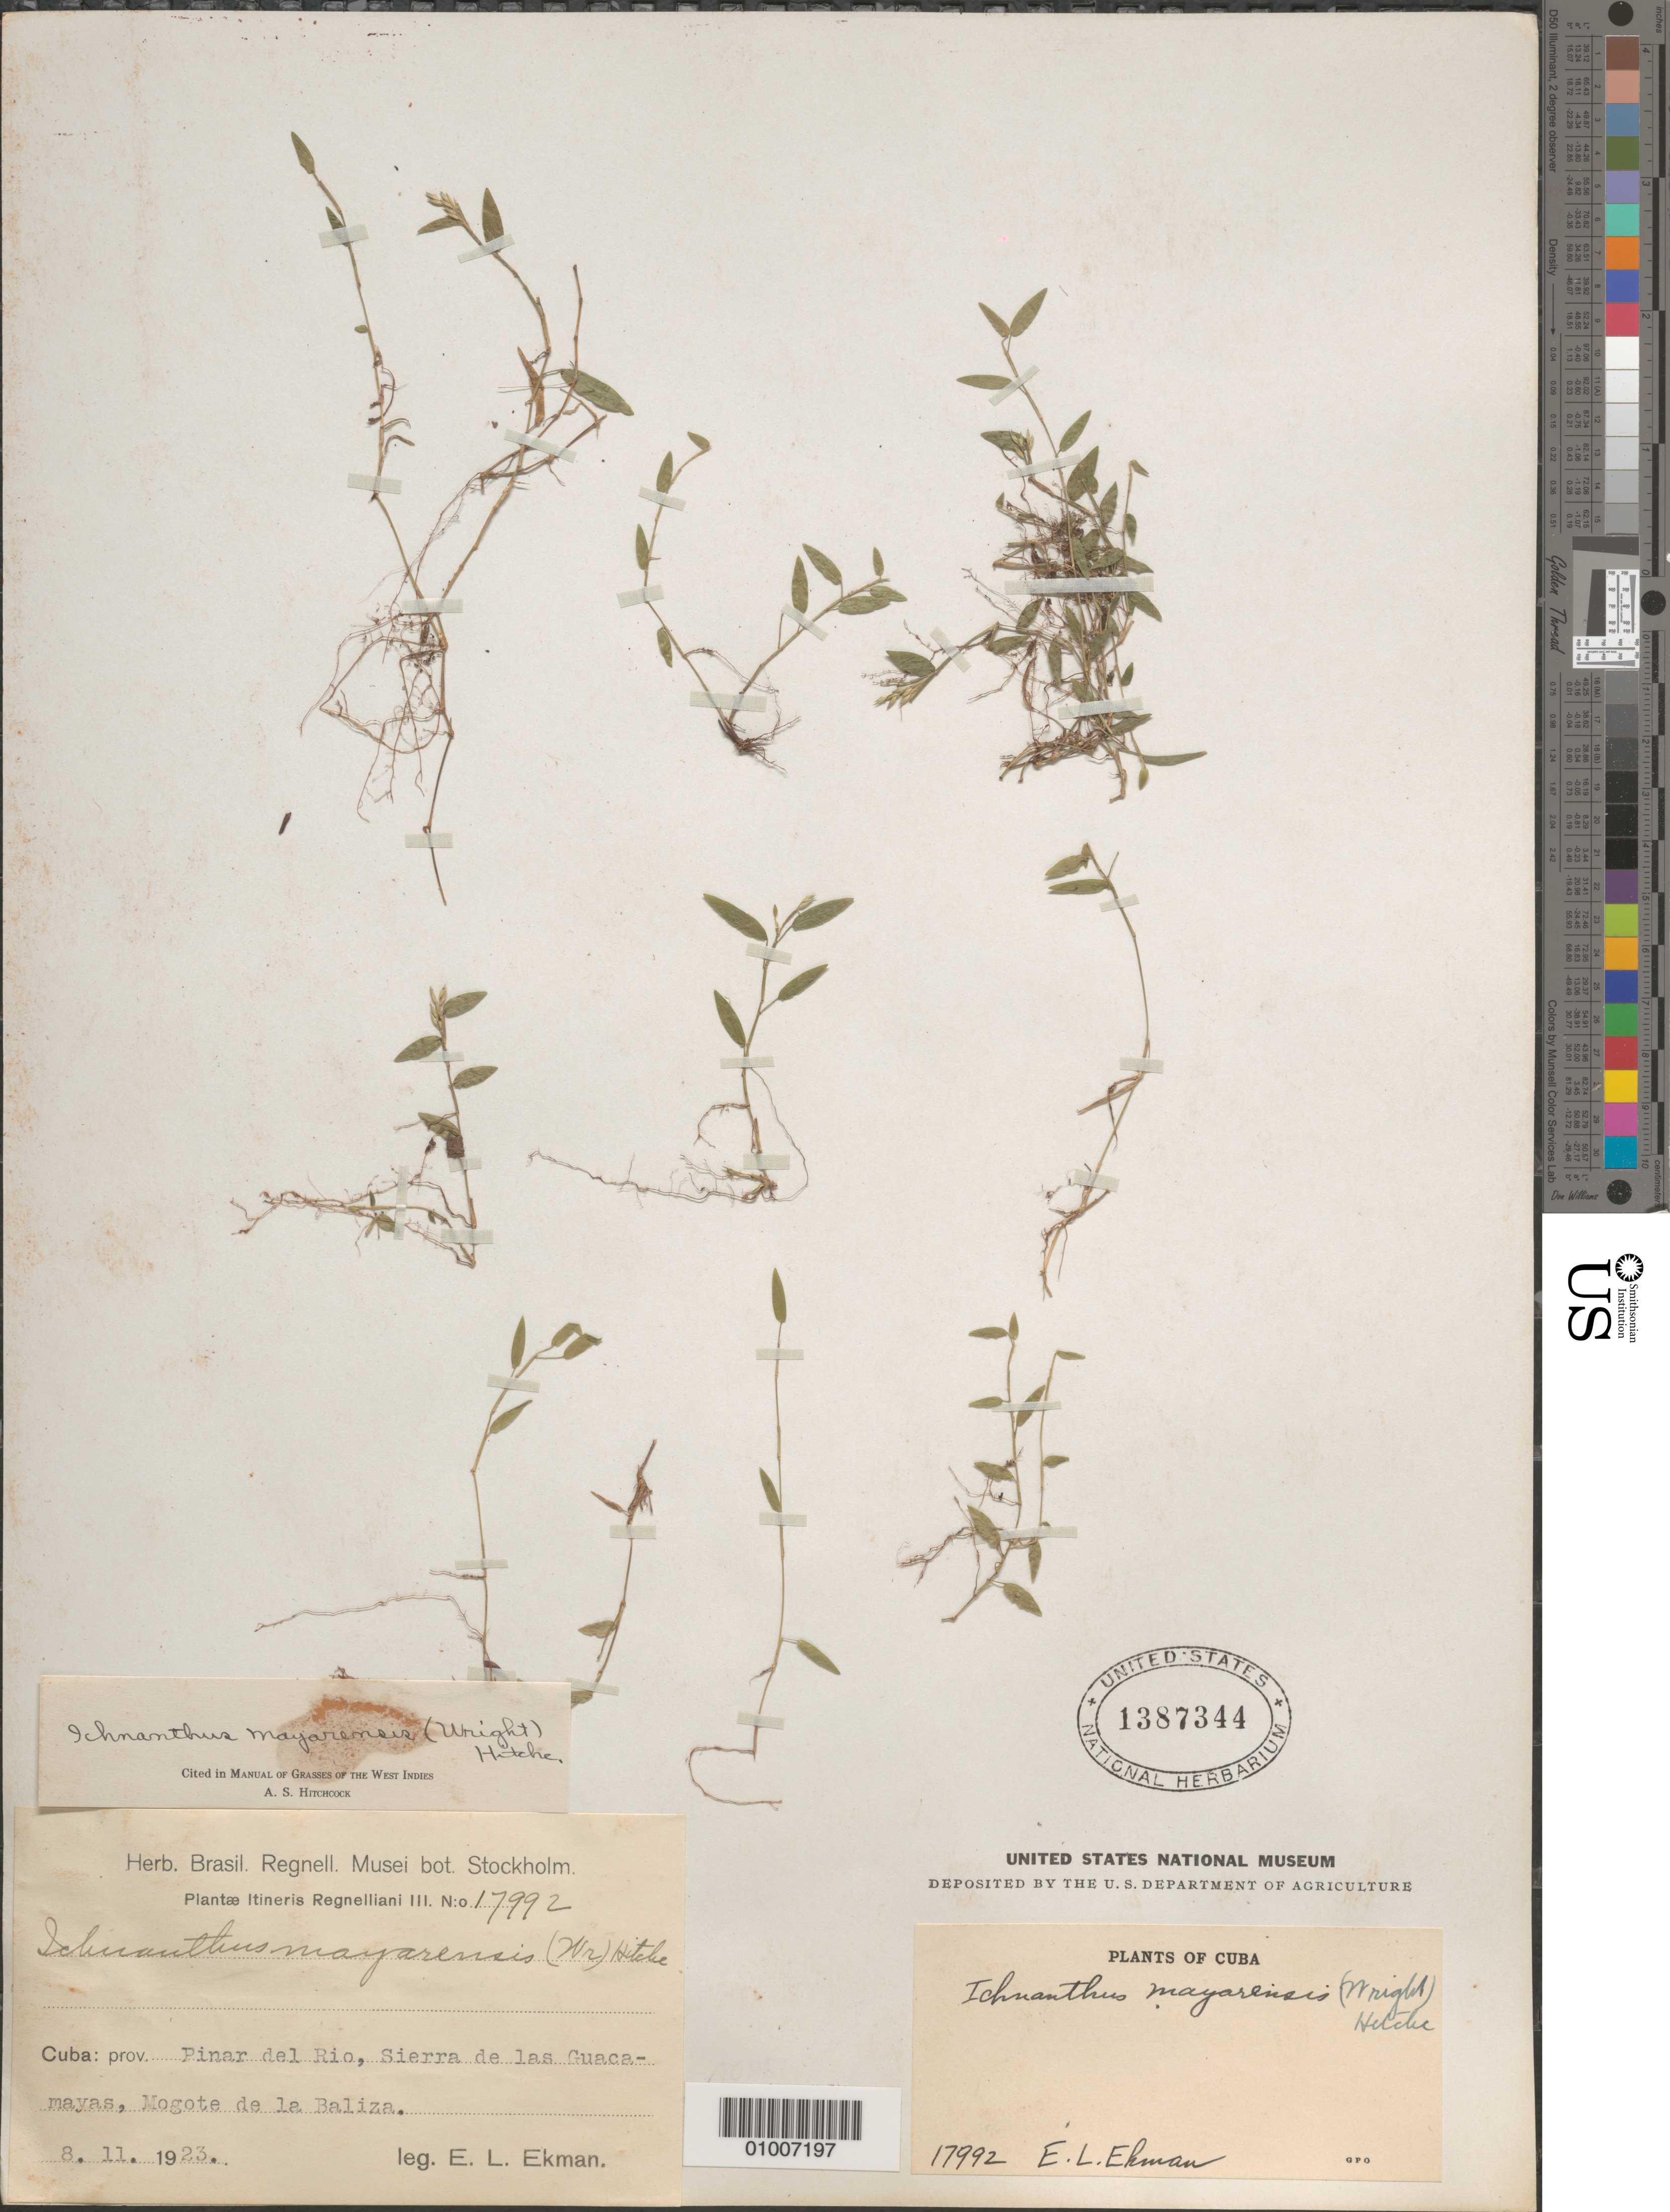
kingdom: Plantae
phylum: Tracheophyta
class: Liliopsida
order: Poales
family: Poaceae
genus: Ichnanthus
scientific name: Ichnanthus mayarensis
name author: (C. Wright) Hitchc.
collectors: E. L. Ekman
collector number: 17992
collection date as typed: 08 Nov 1923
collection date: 1923-11-08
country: Cuba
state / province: Pinar del Rio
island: Cuba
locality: Pinar del Rio, Sierra de las Guacamayas, Mogote de la Baliza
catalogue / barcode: US 1387344